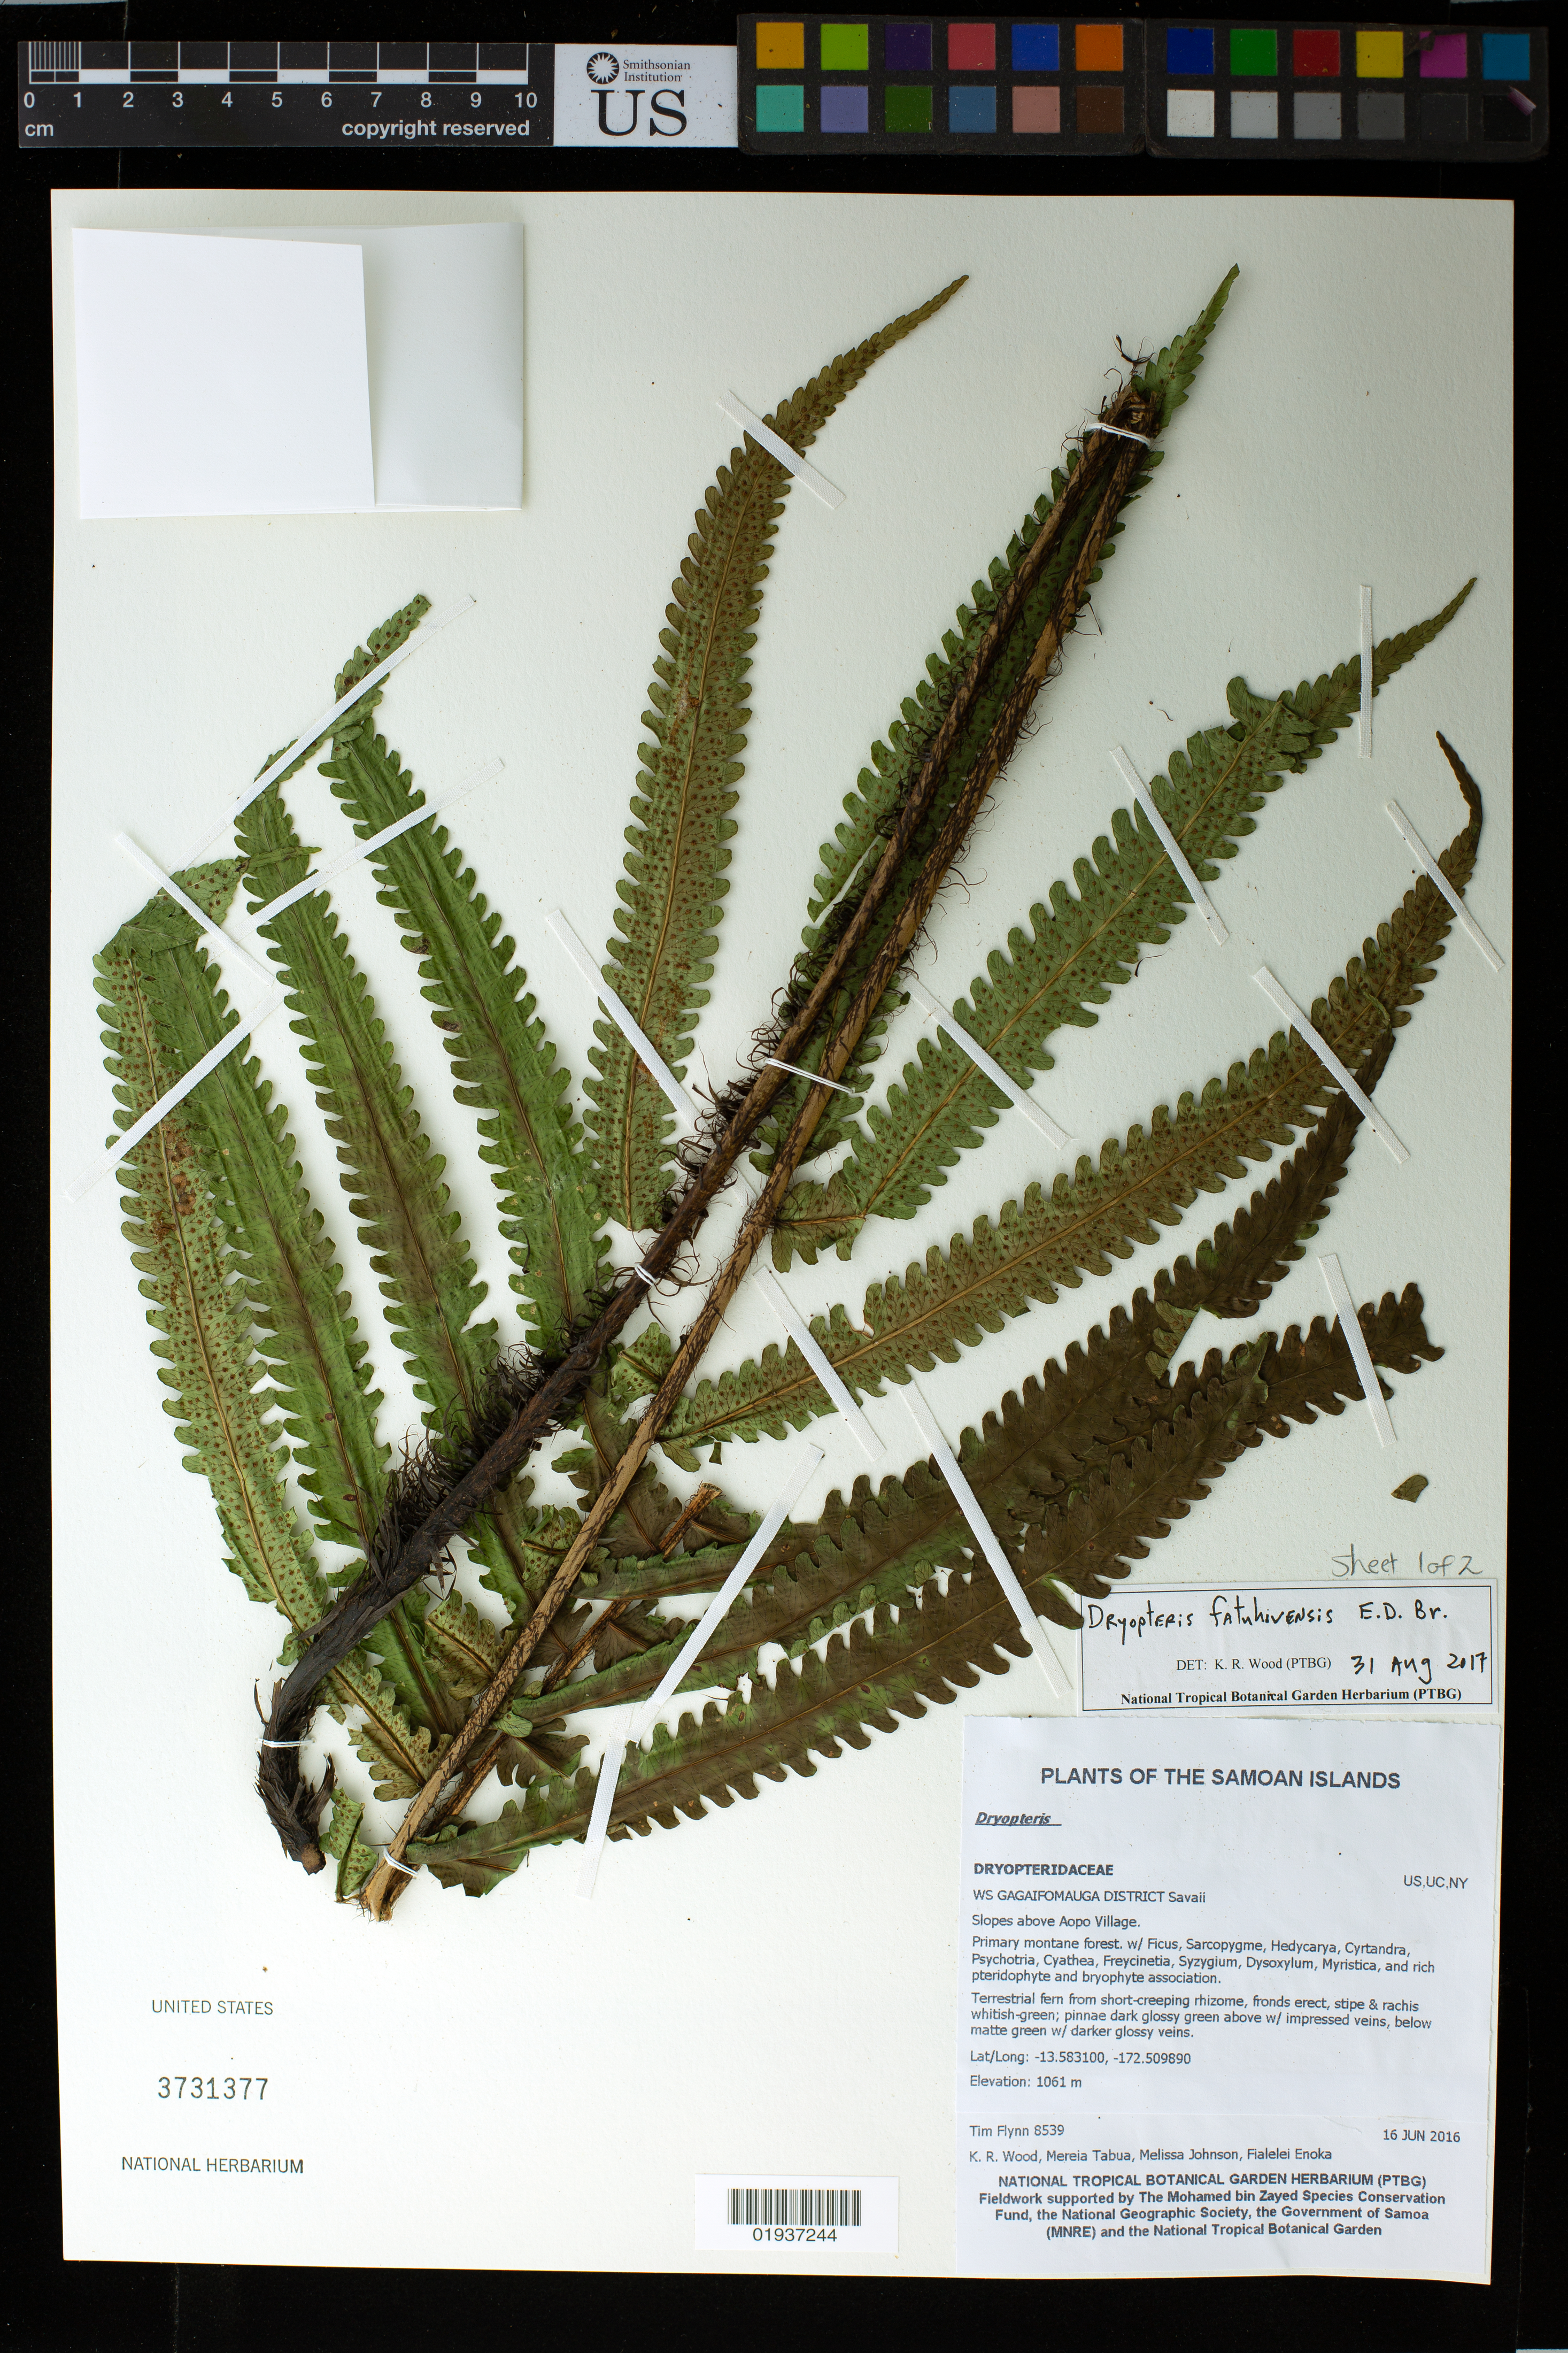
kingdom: Plantae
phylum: Tracheophyta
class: Polypodiopsida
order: Polypodiales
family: Dryopteridaceae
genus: Dryopteris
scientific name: Dryopteris fatuhivensis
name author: E.D. Br.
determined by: Wood, Kenneth R.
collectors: K. R. Wood, T. W. Flynn, M. Tabua, M. Johnson & F. Enoka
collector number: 8539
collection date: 2016-06-16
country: Samoa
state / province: Gagaifomauga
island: Savai'i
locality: Savaii, Slopes above Aopo Village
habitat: Primary montane forest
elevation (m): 1061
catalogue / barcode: US 3731377